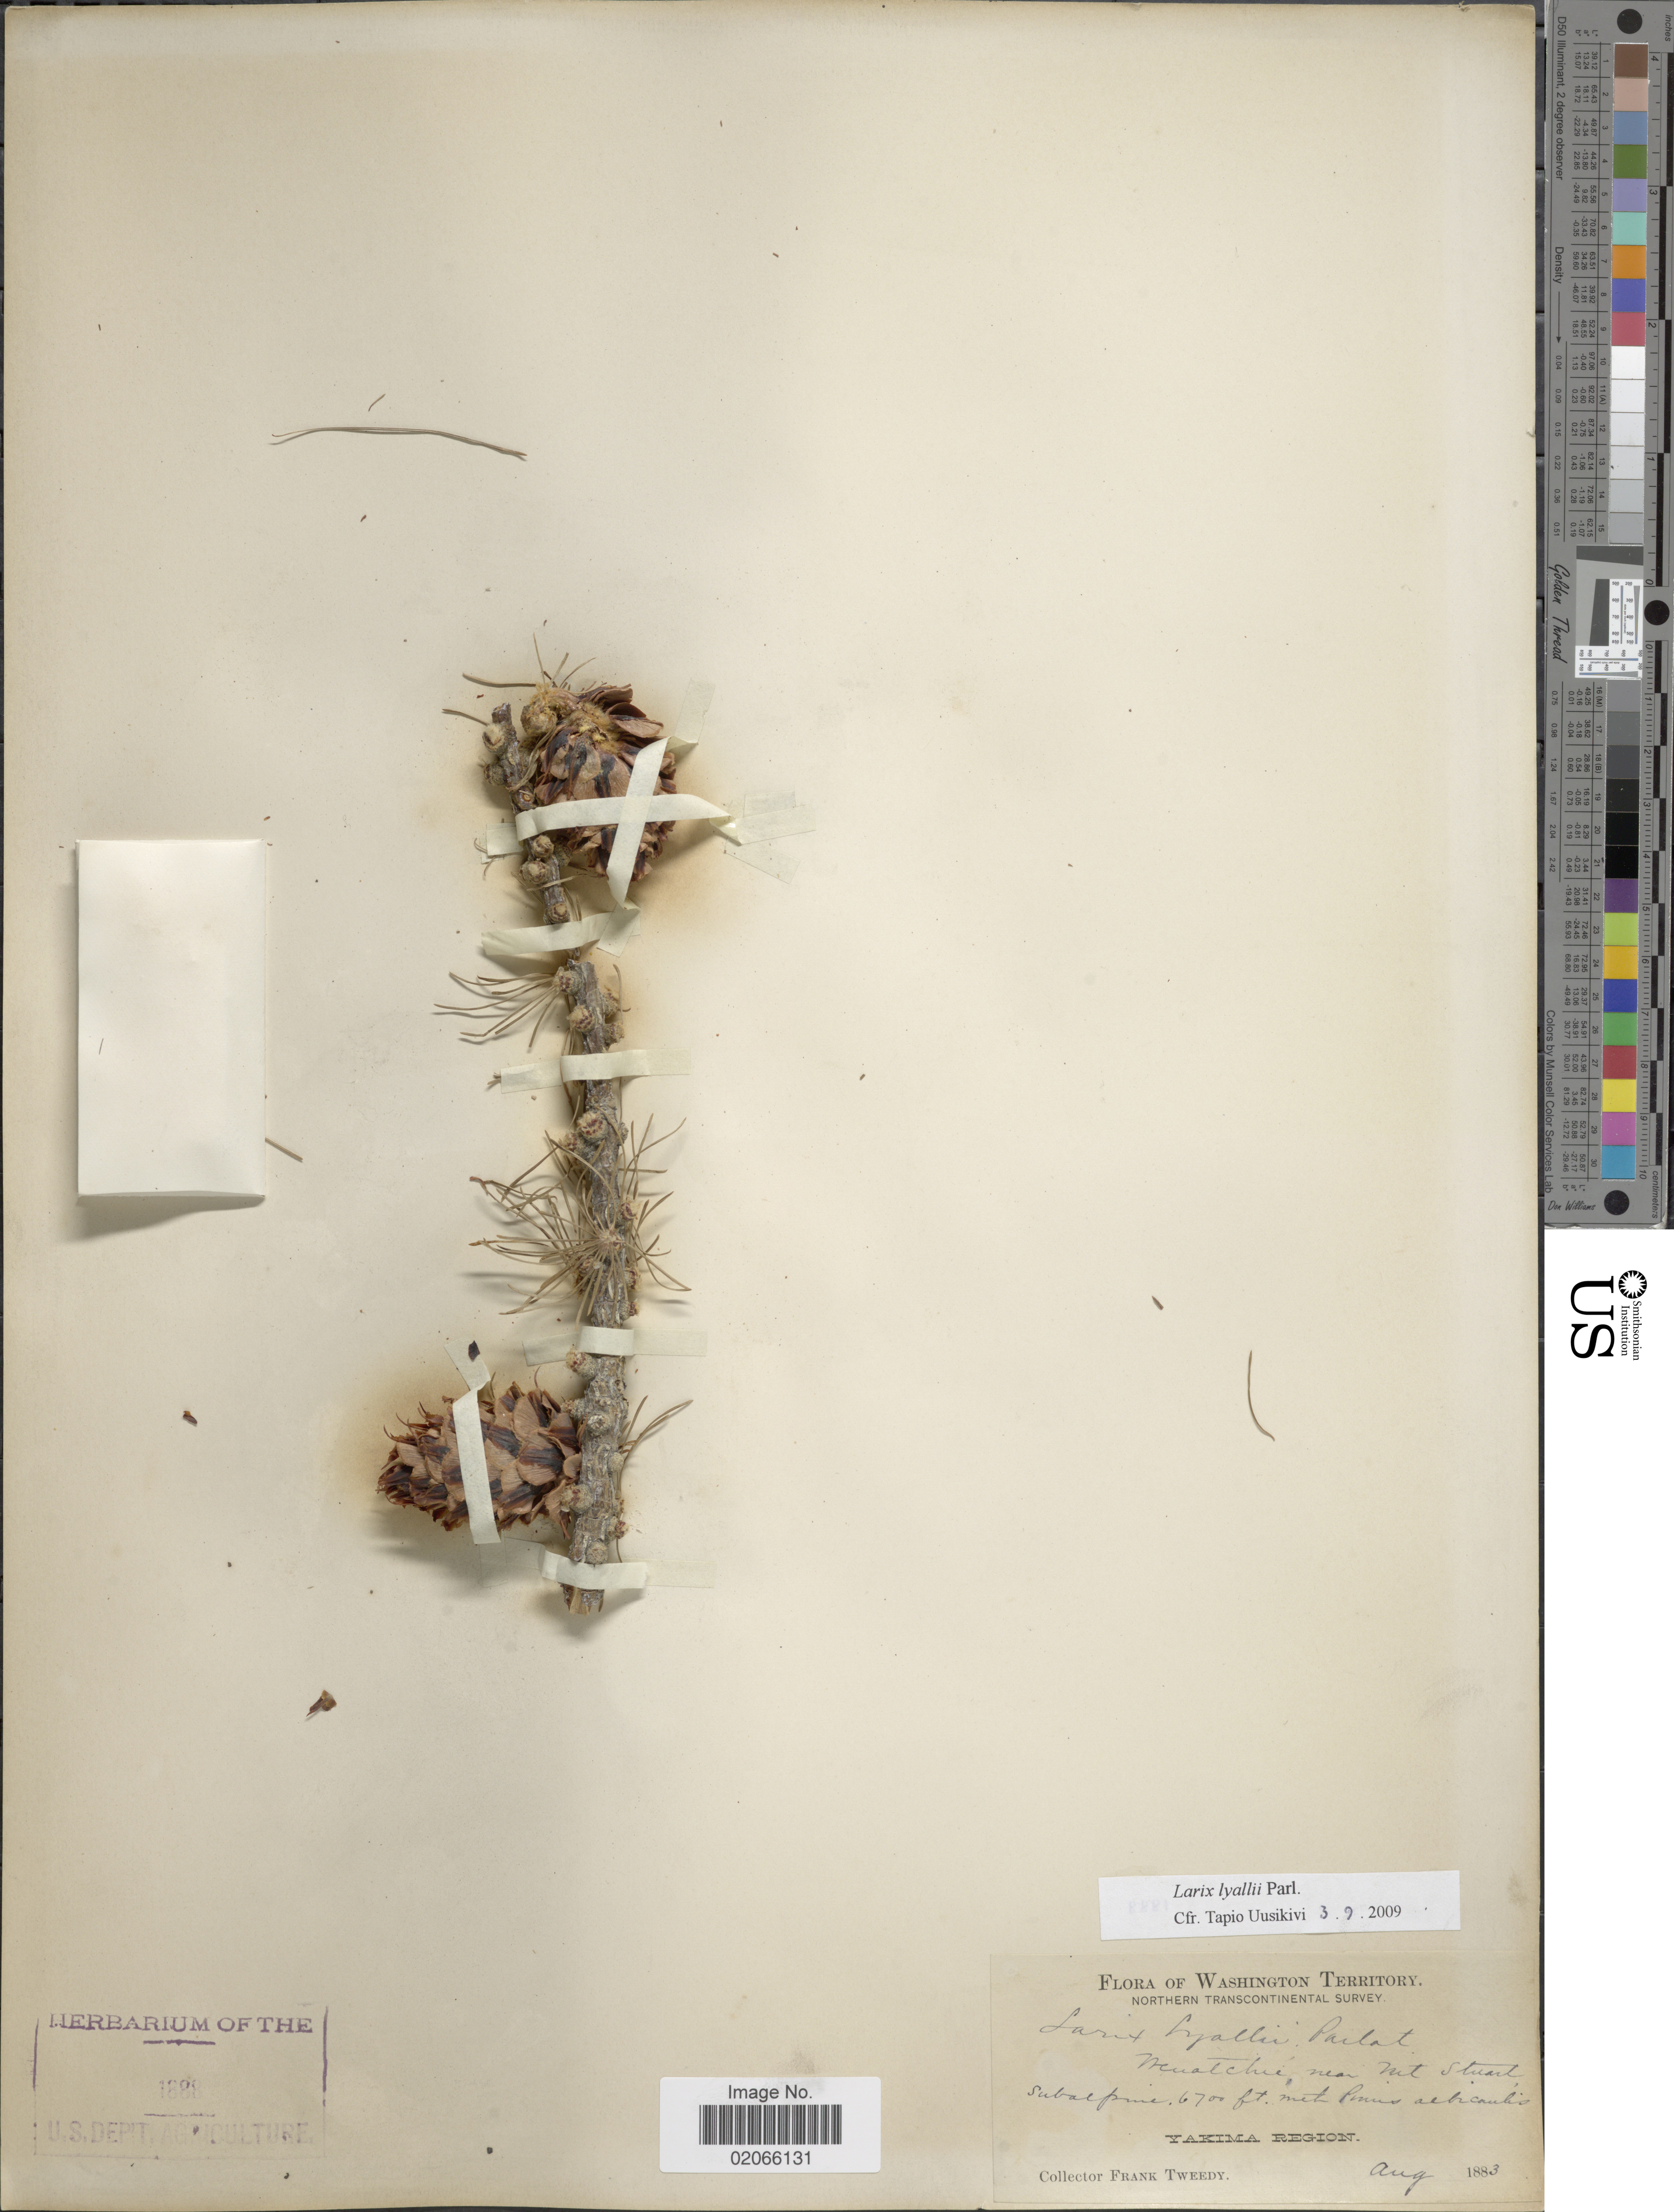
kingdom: Plantae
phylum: Tracheophyta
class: Pinopsida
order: Pinales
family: Pinaceae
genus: Larix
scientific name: Larix lyallii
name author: Parl.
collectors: F. Tweedy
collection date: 1883-08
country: United States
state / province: Washington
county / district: Yakima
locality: Washington Territory, Yakima Region.